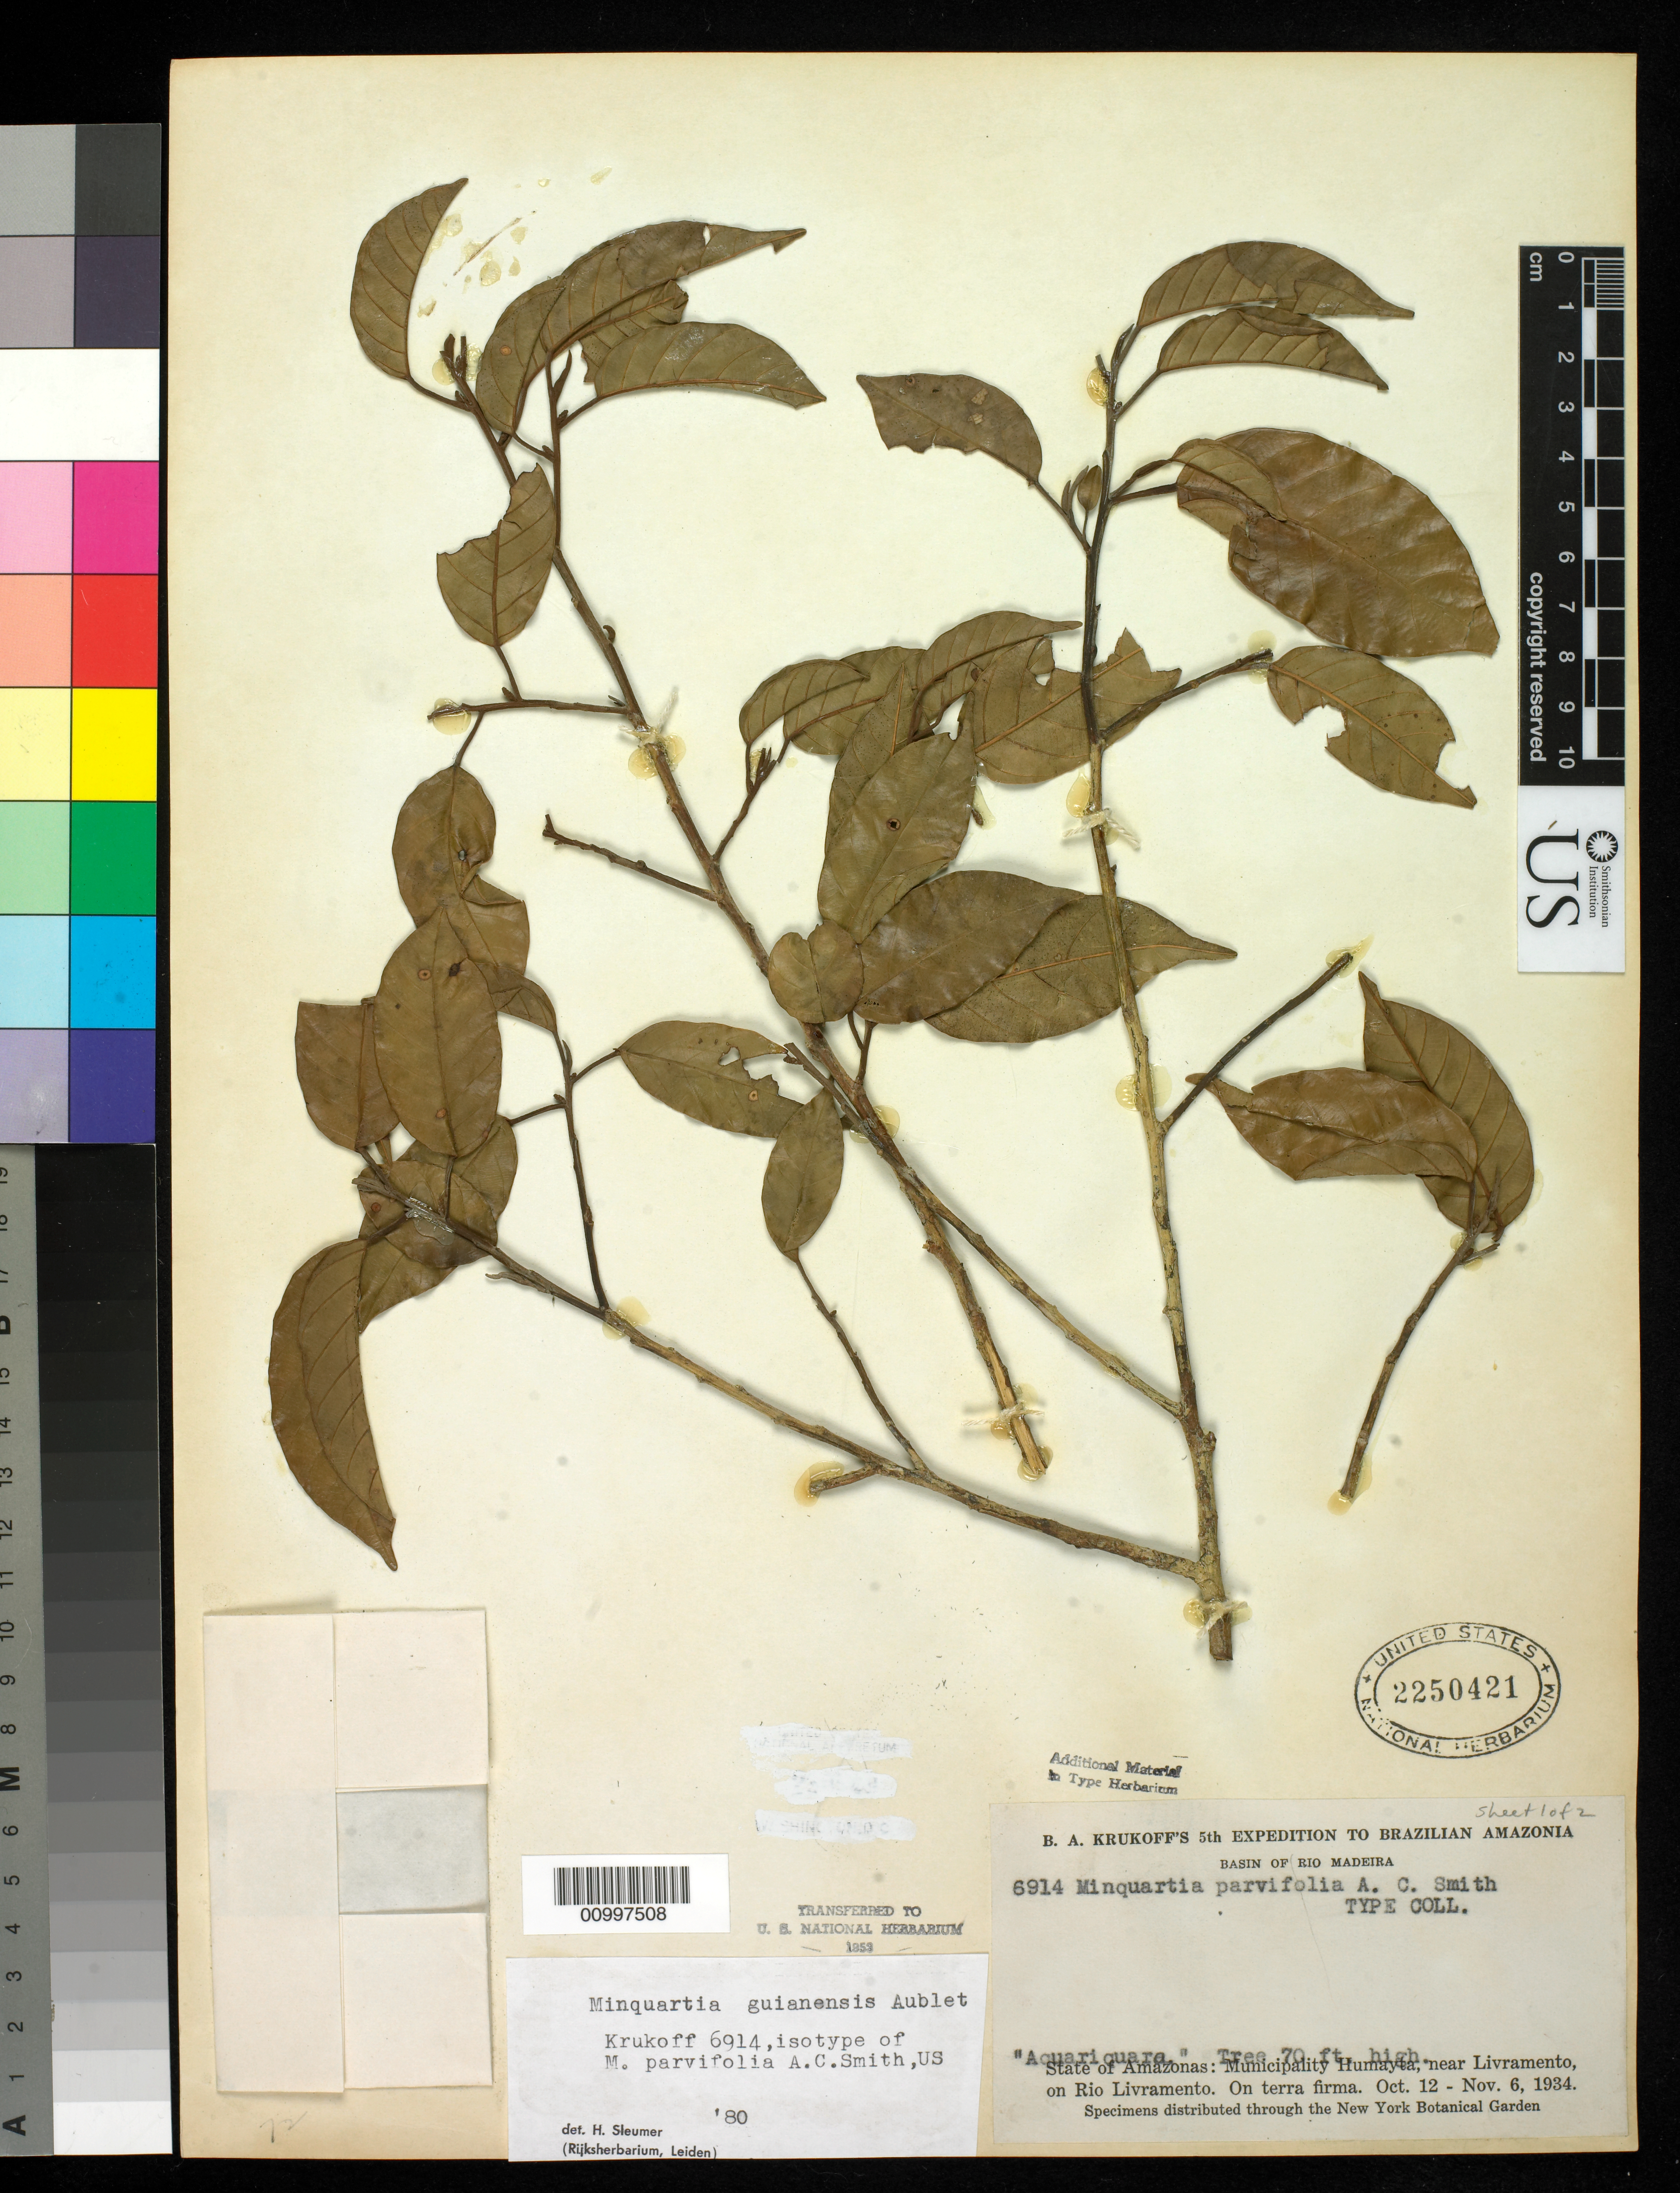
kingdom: Plantae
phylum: Tracheophyta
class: Magnoliopsida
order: Santalales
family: Coulaceae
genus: Minquartia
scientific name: Minquartia parvifolia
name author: A.C. Sm.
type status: Isotype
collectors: B. A. Krukoff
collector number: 6914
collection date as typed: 12 Nov 1934 to 06 Nov 1934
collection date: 1934-11-06/1934-11-12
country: Brazil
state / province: Amazonas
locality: Basin of Rio Madeira. State of Amazonas: Municipality Humayta, near Livramento, on Rio Livramento.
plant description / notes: Note possible error in collection date on sheet 02 of 02 of Minquartia parviflora. Barcode- 00997507.; Common name: Aquariquara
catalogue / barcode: US 2250421